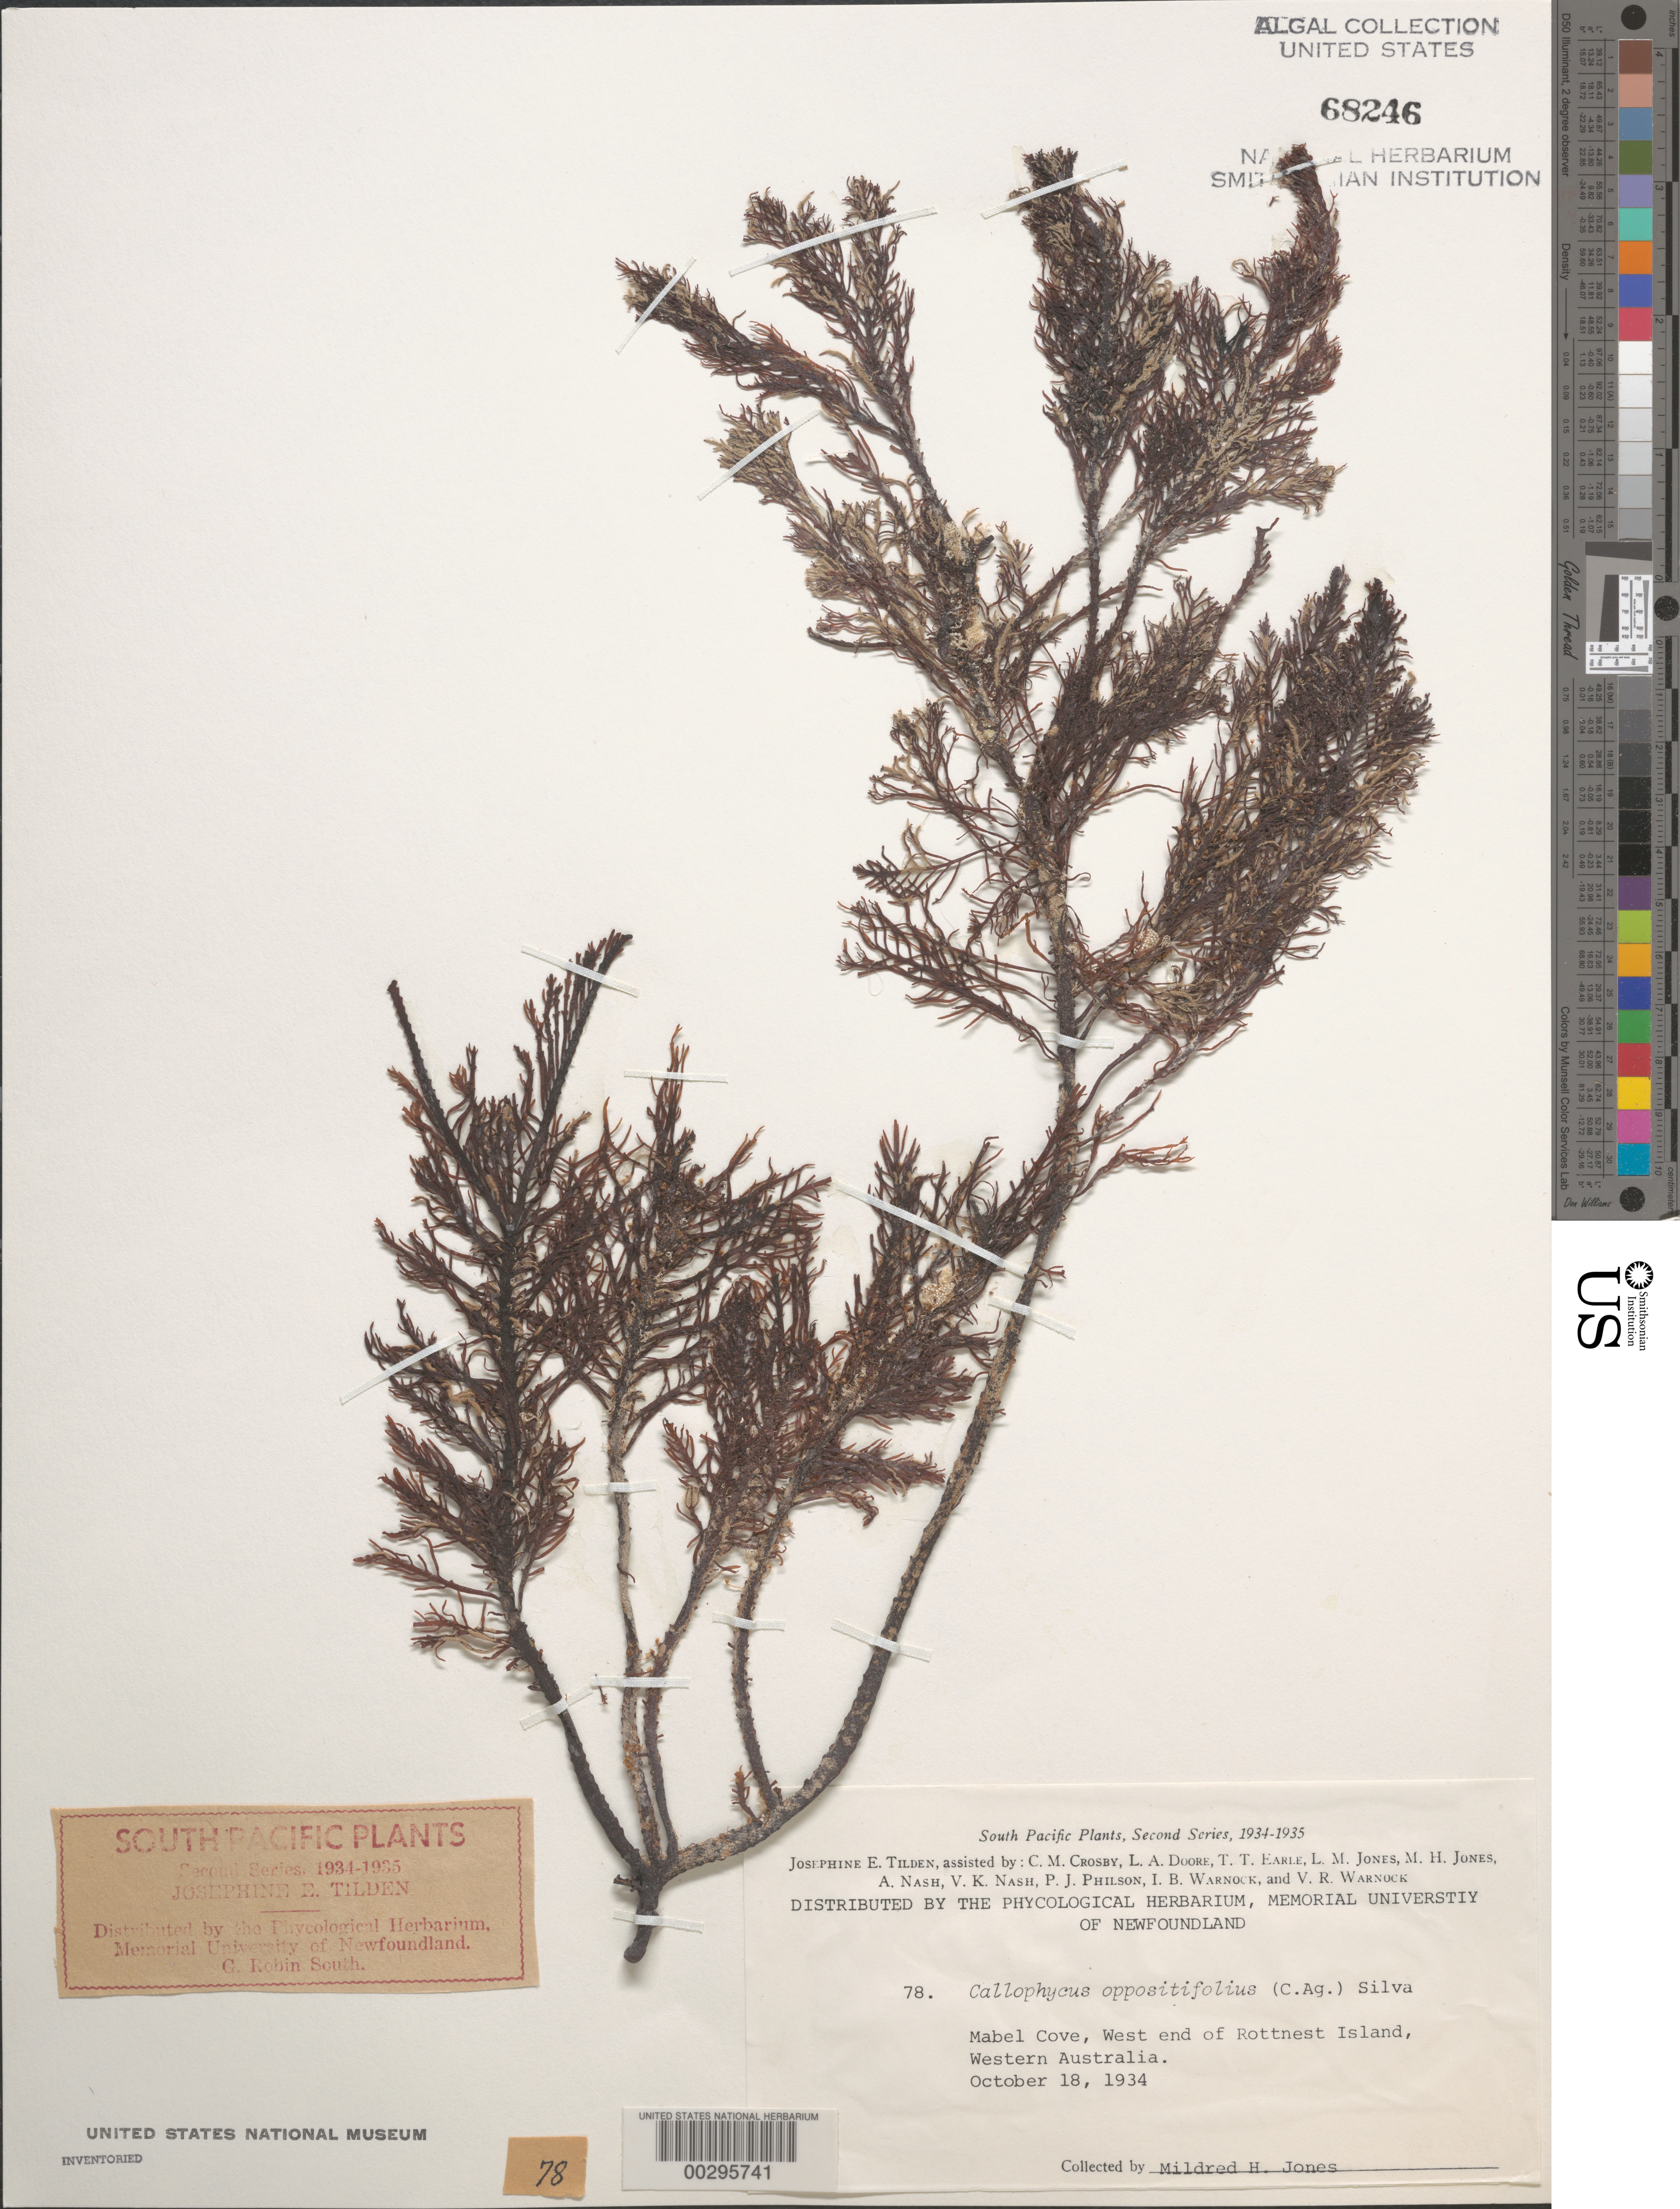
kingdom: Plantae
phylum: Rhodophyta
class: Florideophyceae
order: Gigartinales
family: Kallymeniaceae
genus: Callophyllis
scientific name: Callophyllis oppositifolius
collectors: M. H. Jones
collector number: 78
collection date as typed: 18 Oct 1934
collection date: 1934-10-18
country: Australia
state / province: Western Australia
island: Rottnest Island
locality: Mabel Cove, west end of island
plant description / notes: Tilden, South Pacific Plants, Second Series, 1934-1935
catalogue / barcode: US 68246